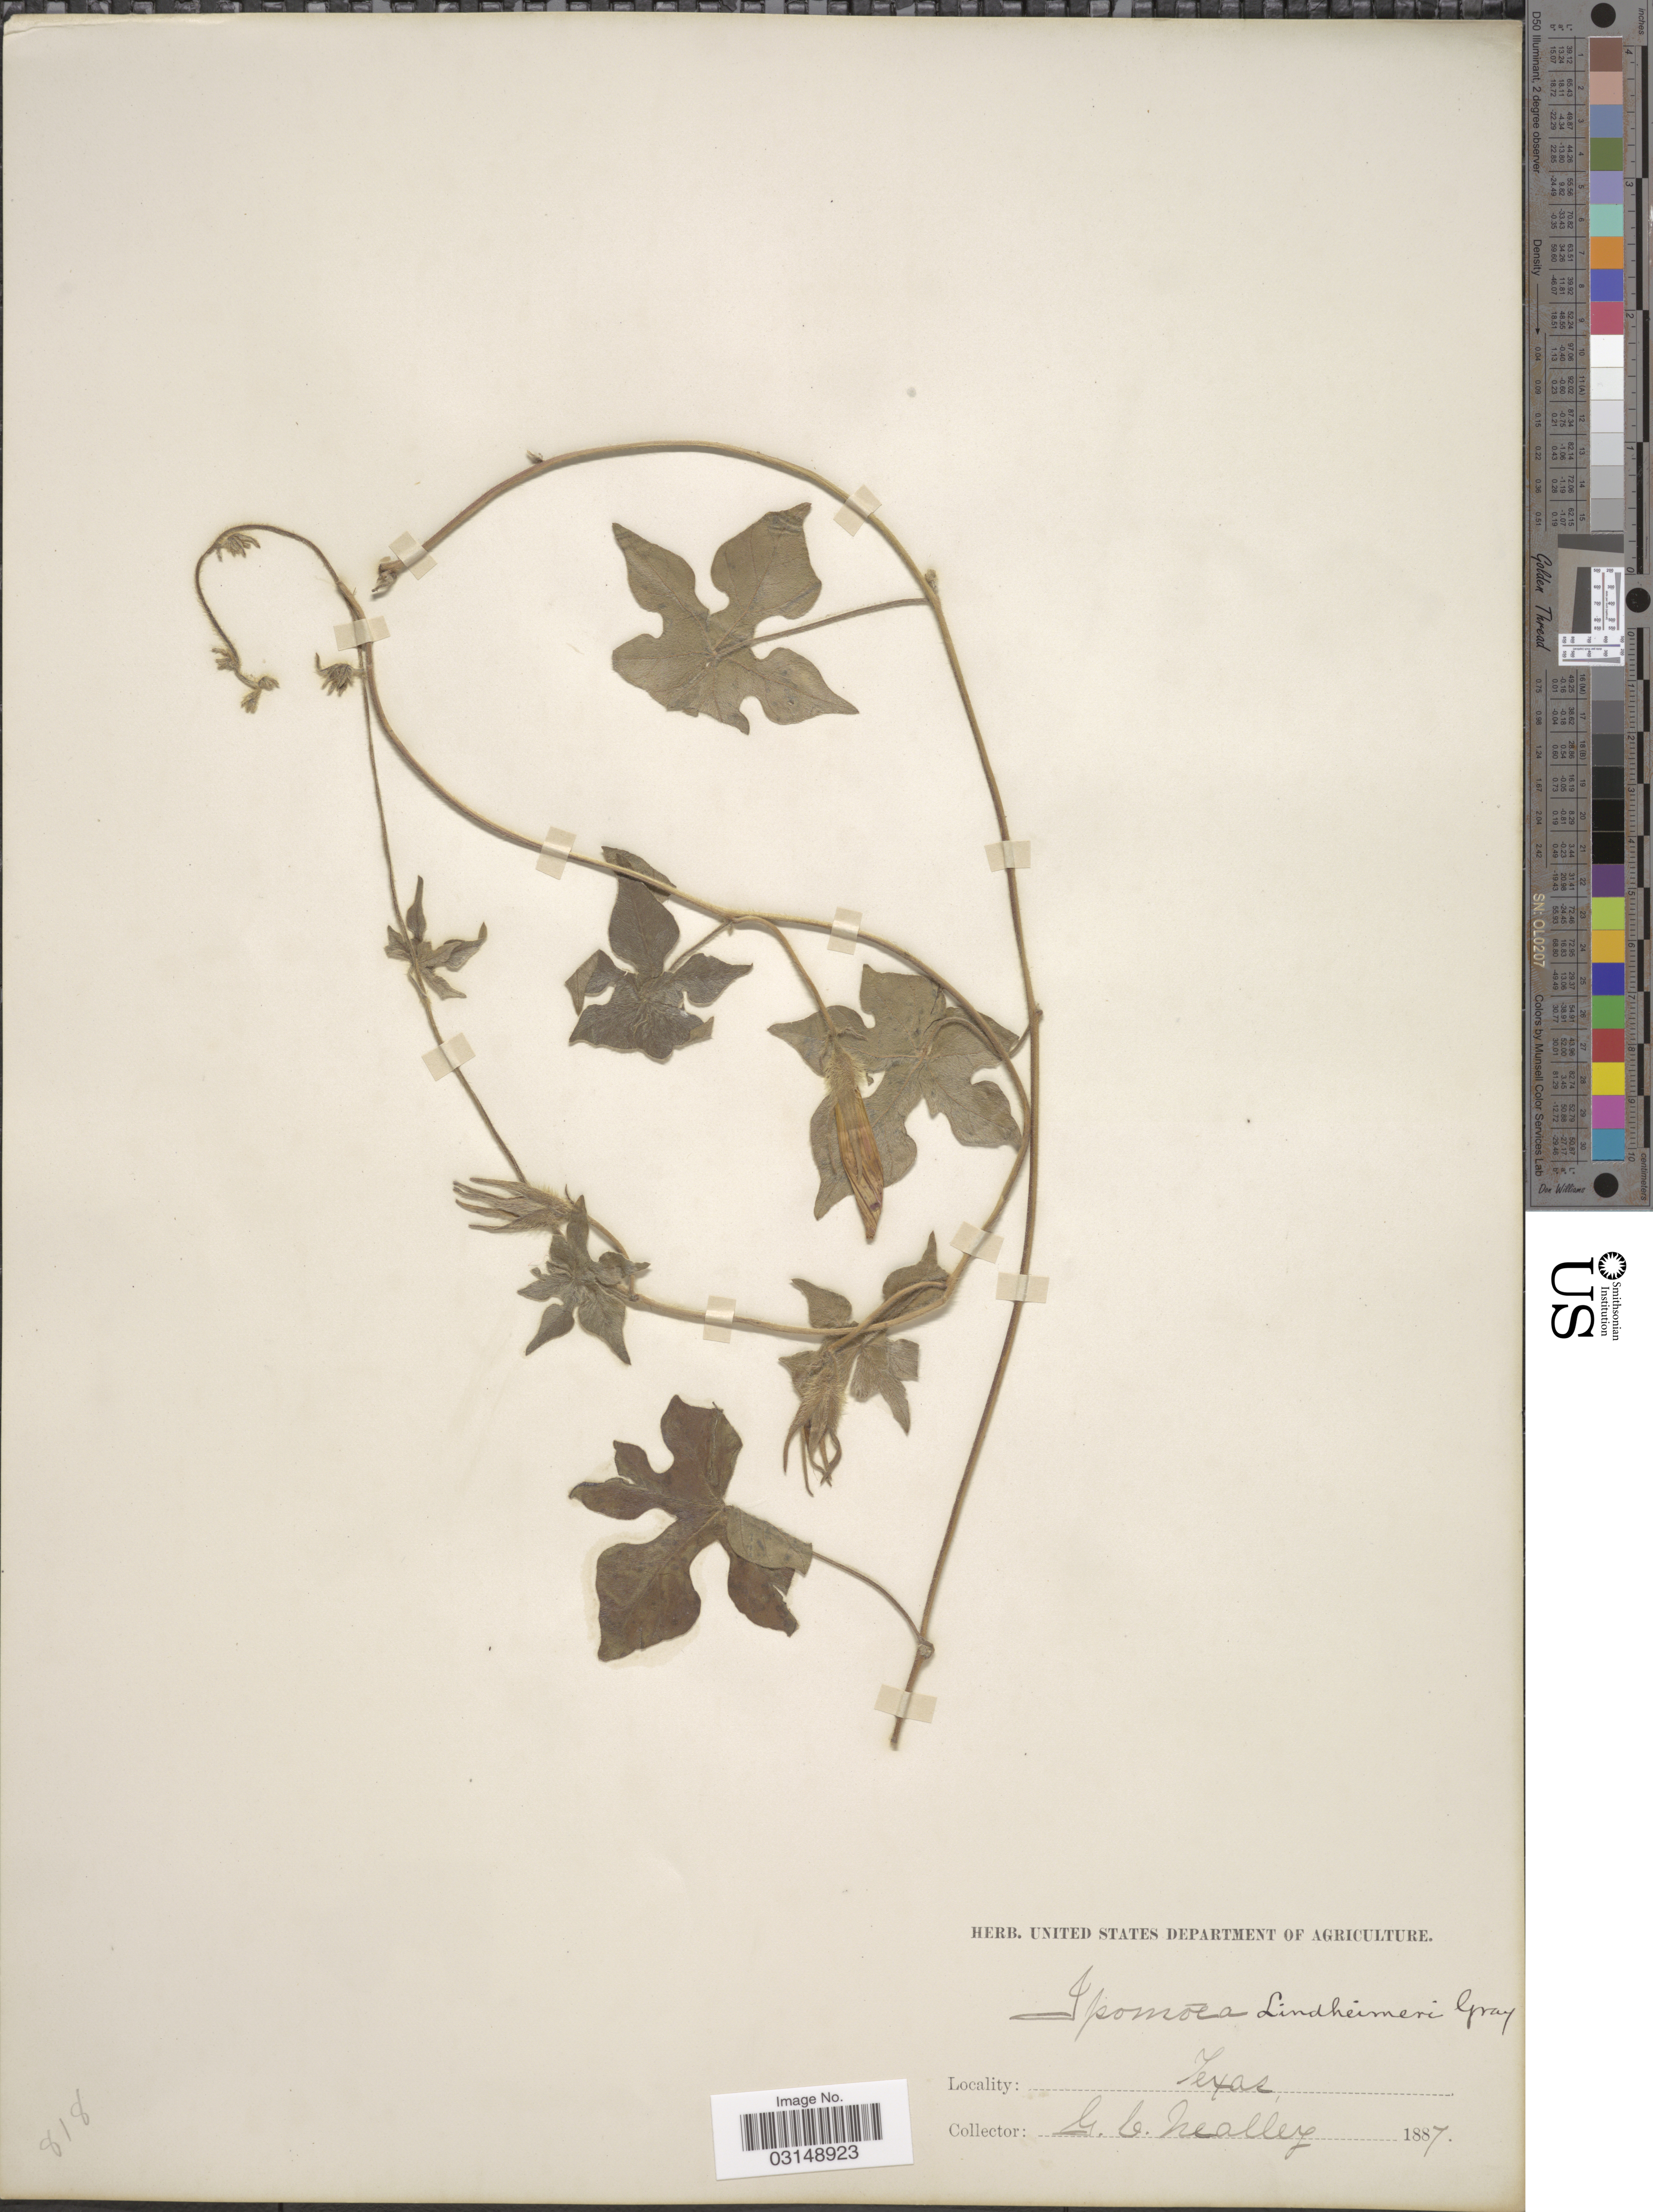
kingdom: Plantae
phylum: Tracheophyta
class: Magnoliopsida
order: Solanales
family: Convolvulaceae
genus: Ipomoea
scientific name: Ipomoea lindheimeri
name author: A. Gray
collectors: G. C. Nealley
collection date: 1887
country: United States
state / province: Texas